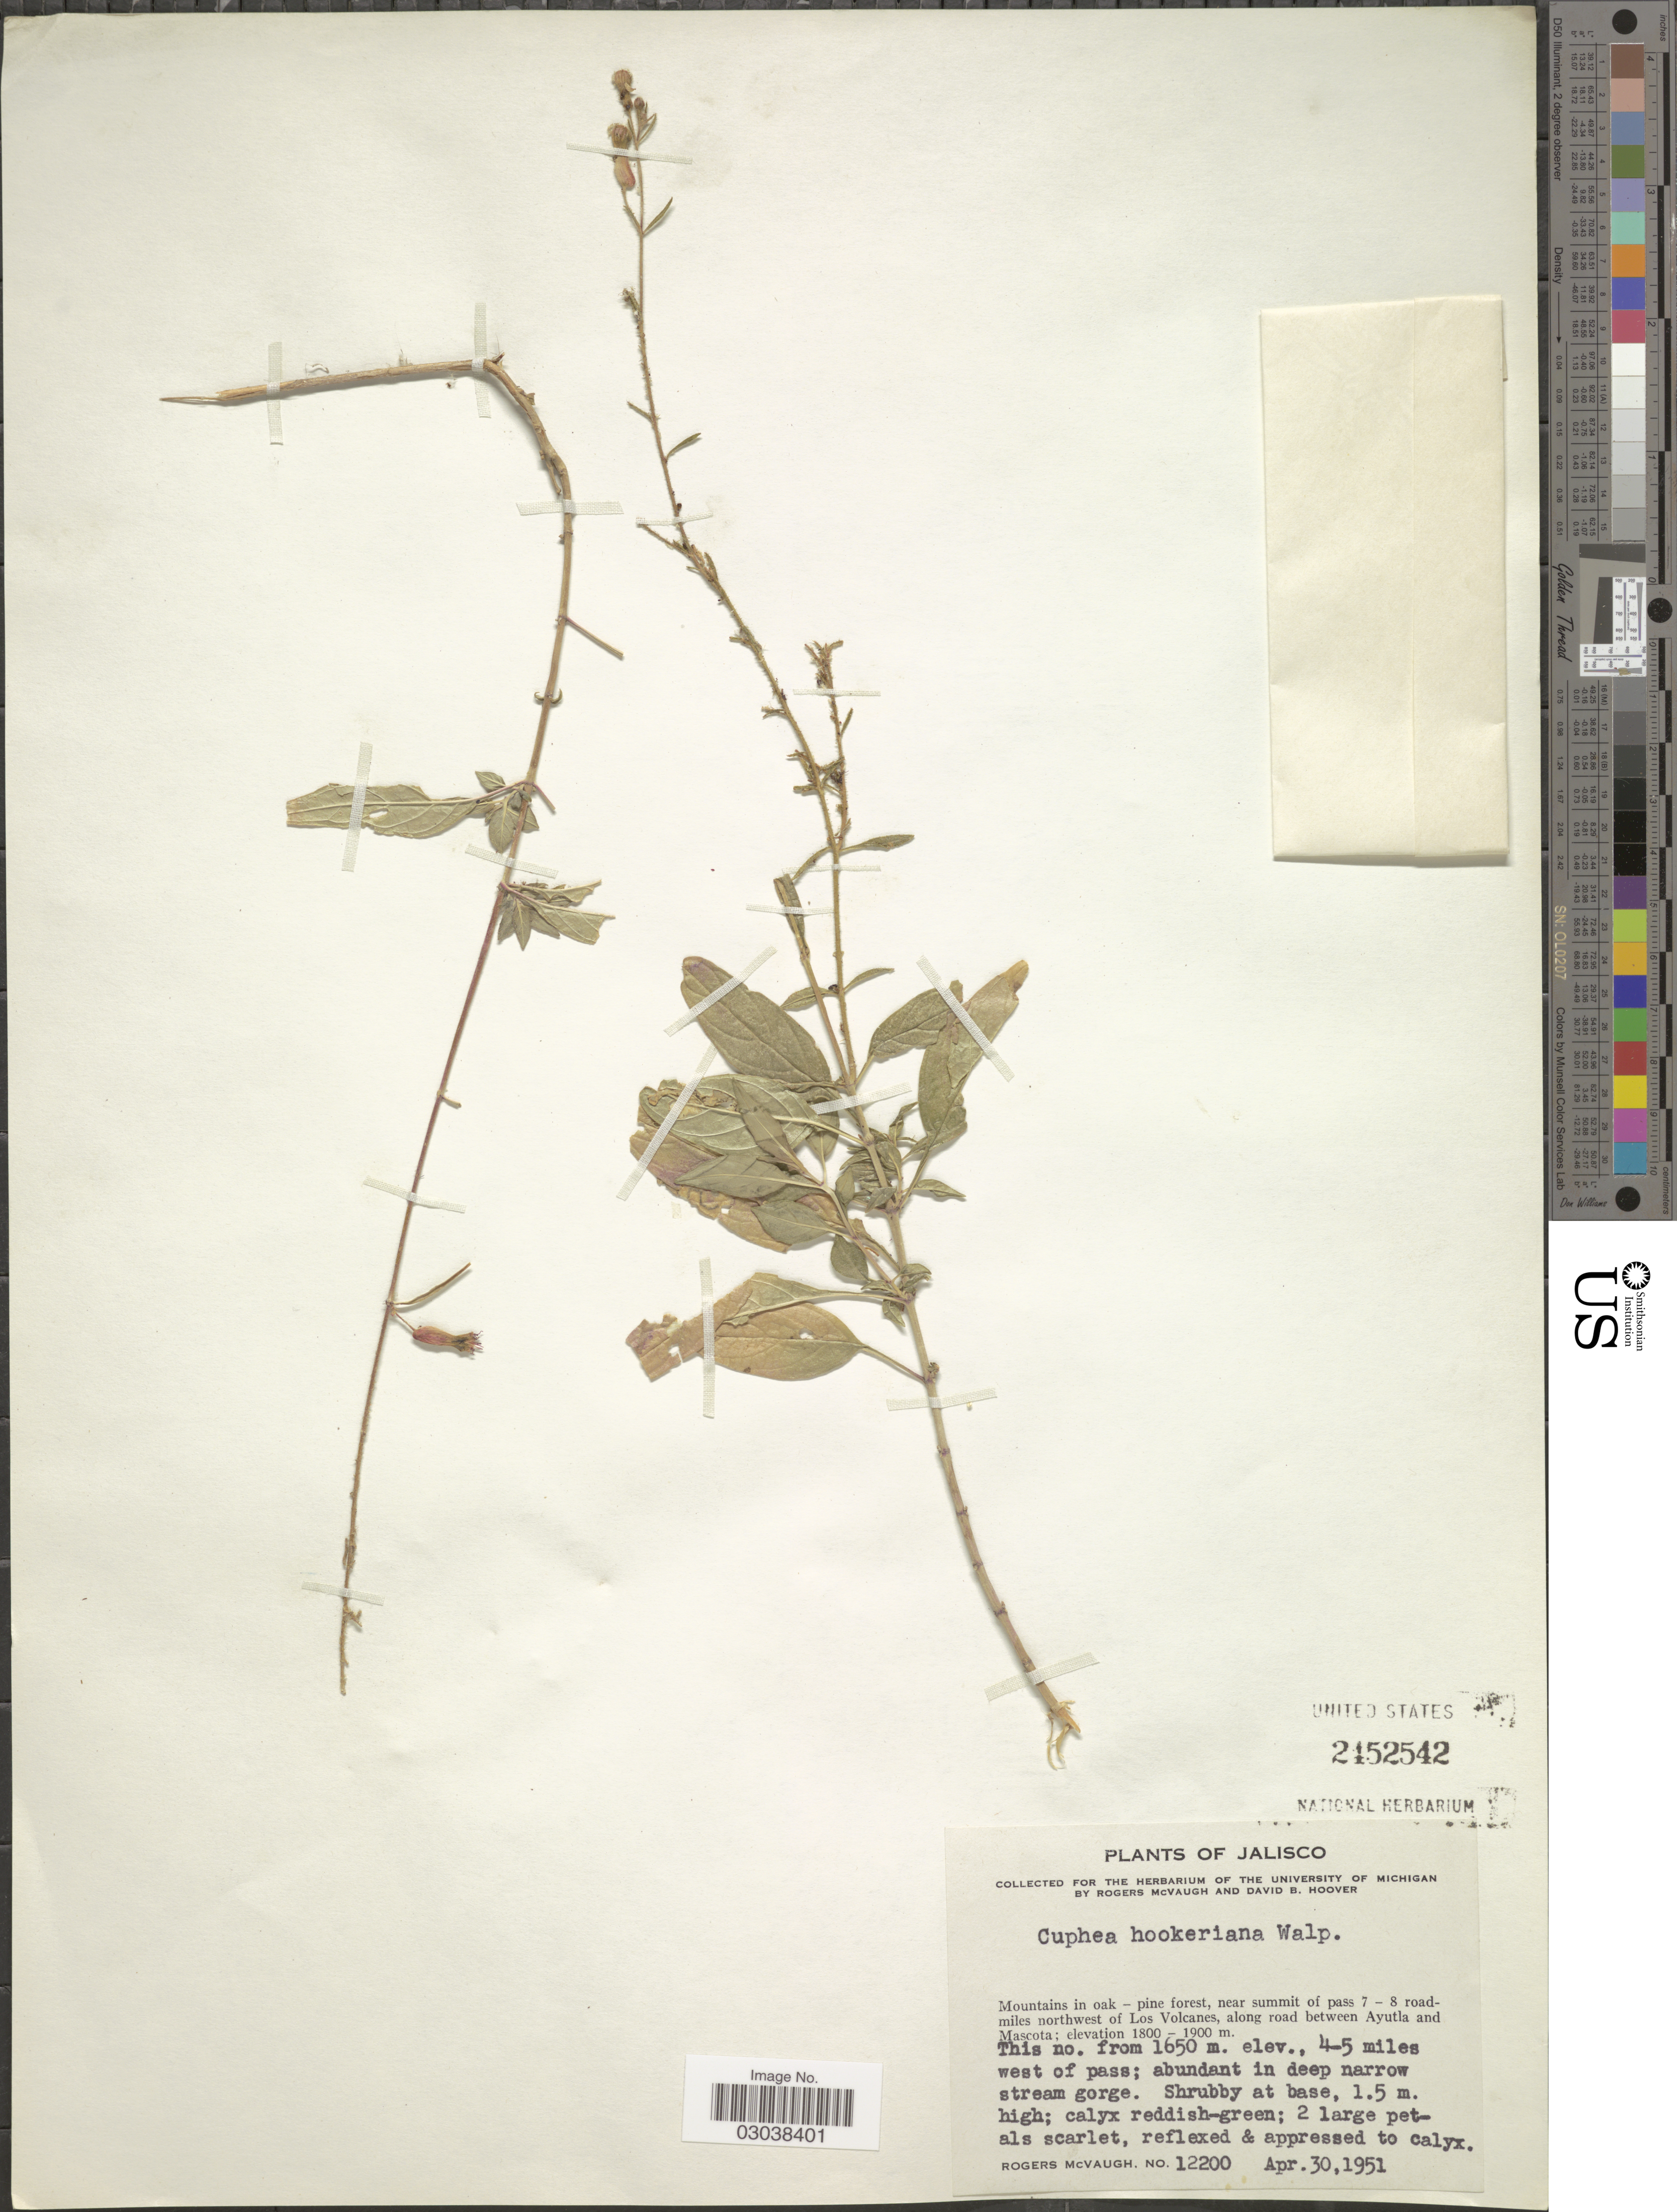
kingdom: Plantae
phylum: Tracheophyta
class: Magnoliopsida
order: Myrtales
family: Lythraceae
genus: Cuphea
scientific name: Cuphea hookeriana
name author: Walp.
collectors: R. McVaugh & D. B. Hoover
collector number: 12200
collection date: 1951-04-30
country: Mexico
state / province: Jalisco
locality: Near summit of pass7-8 road-miles northwest of Los Volcanes, along road between Ayutla and Mascota. 4-5 miles west of pass.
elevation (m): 1650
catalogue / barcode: US 2152542